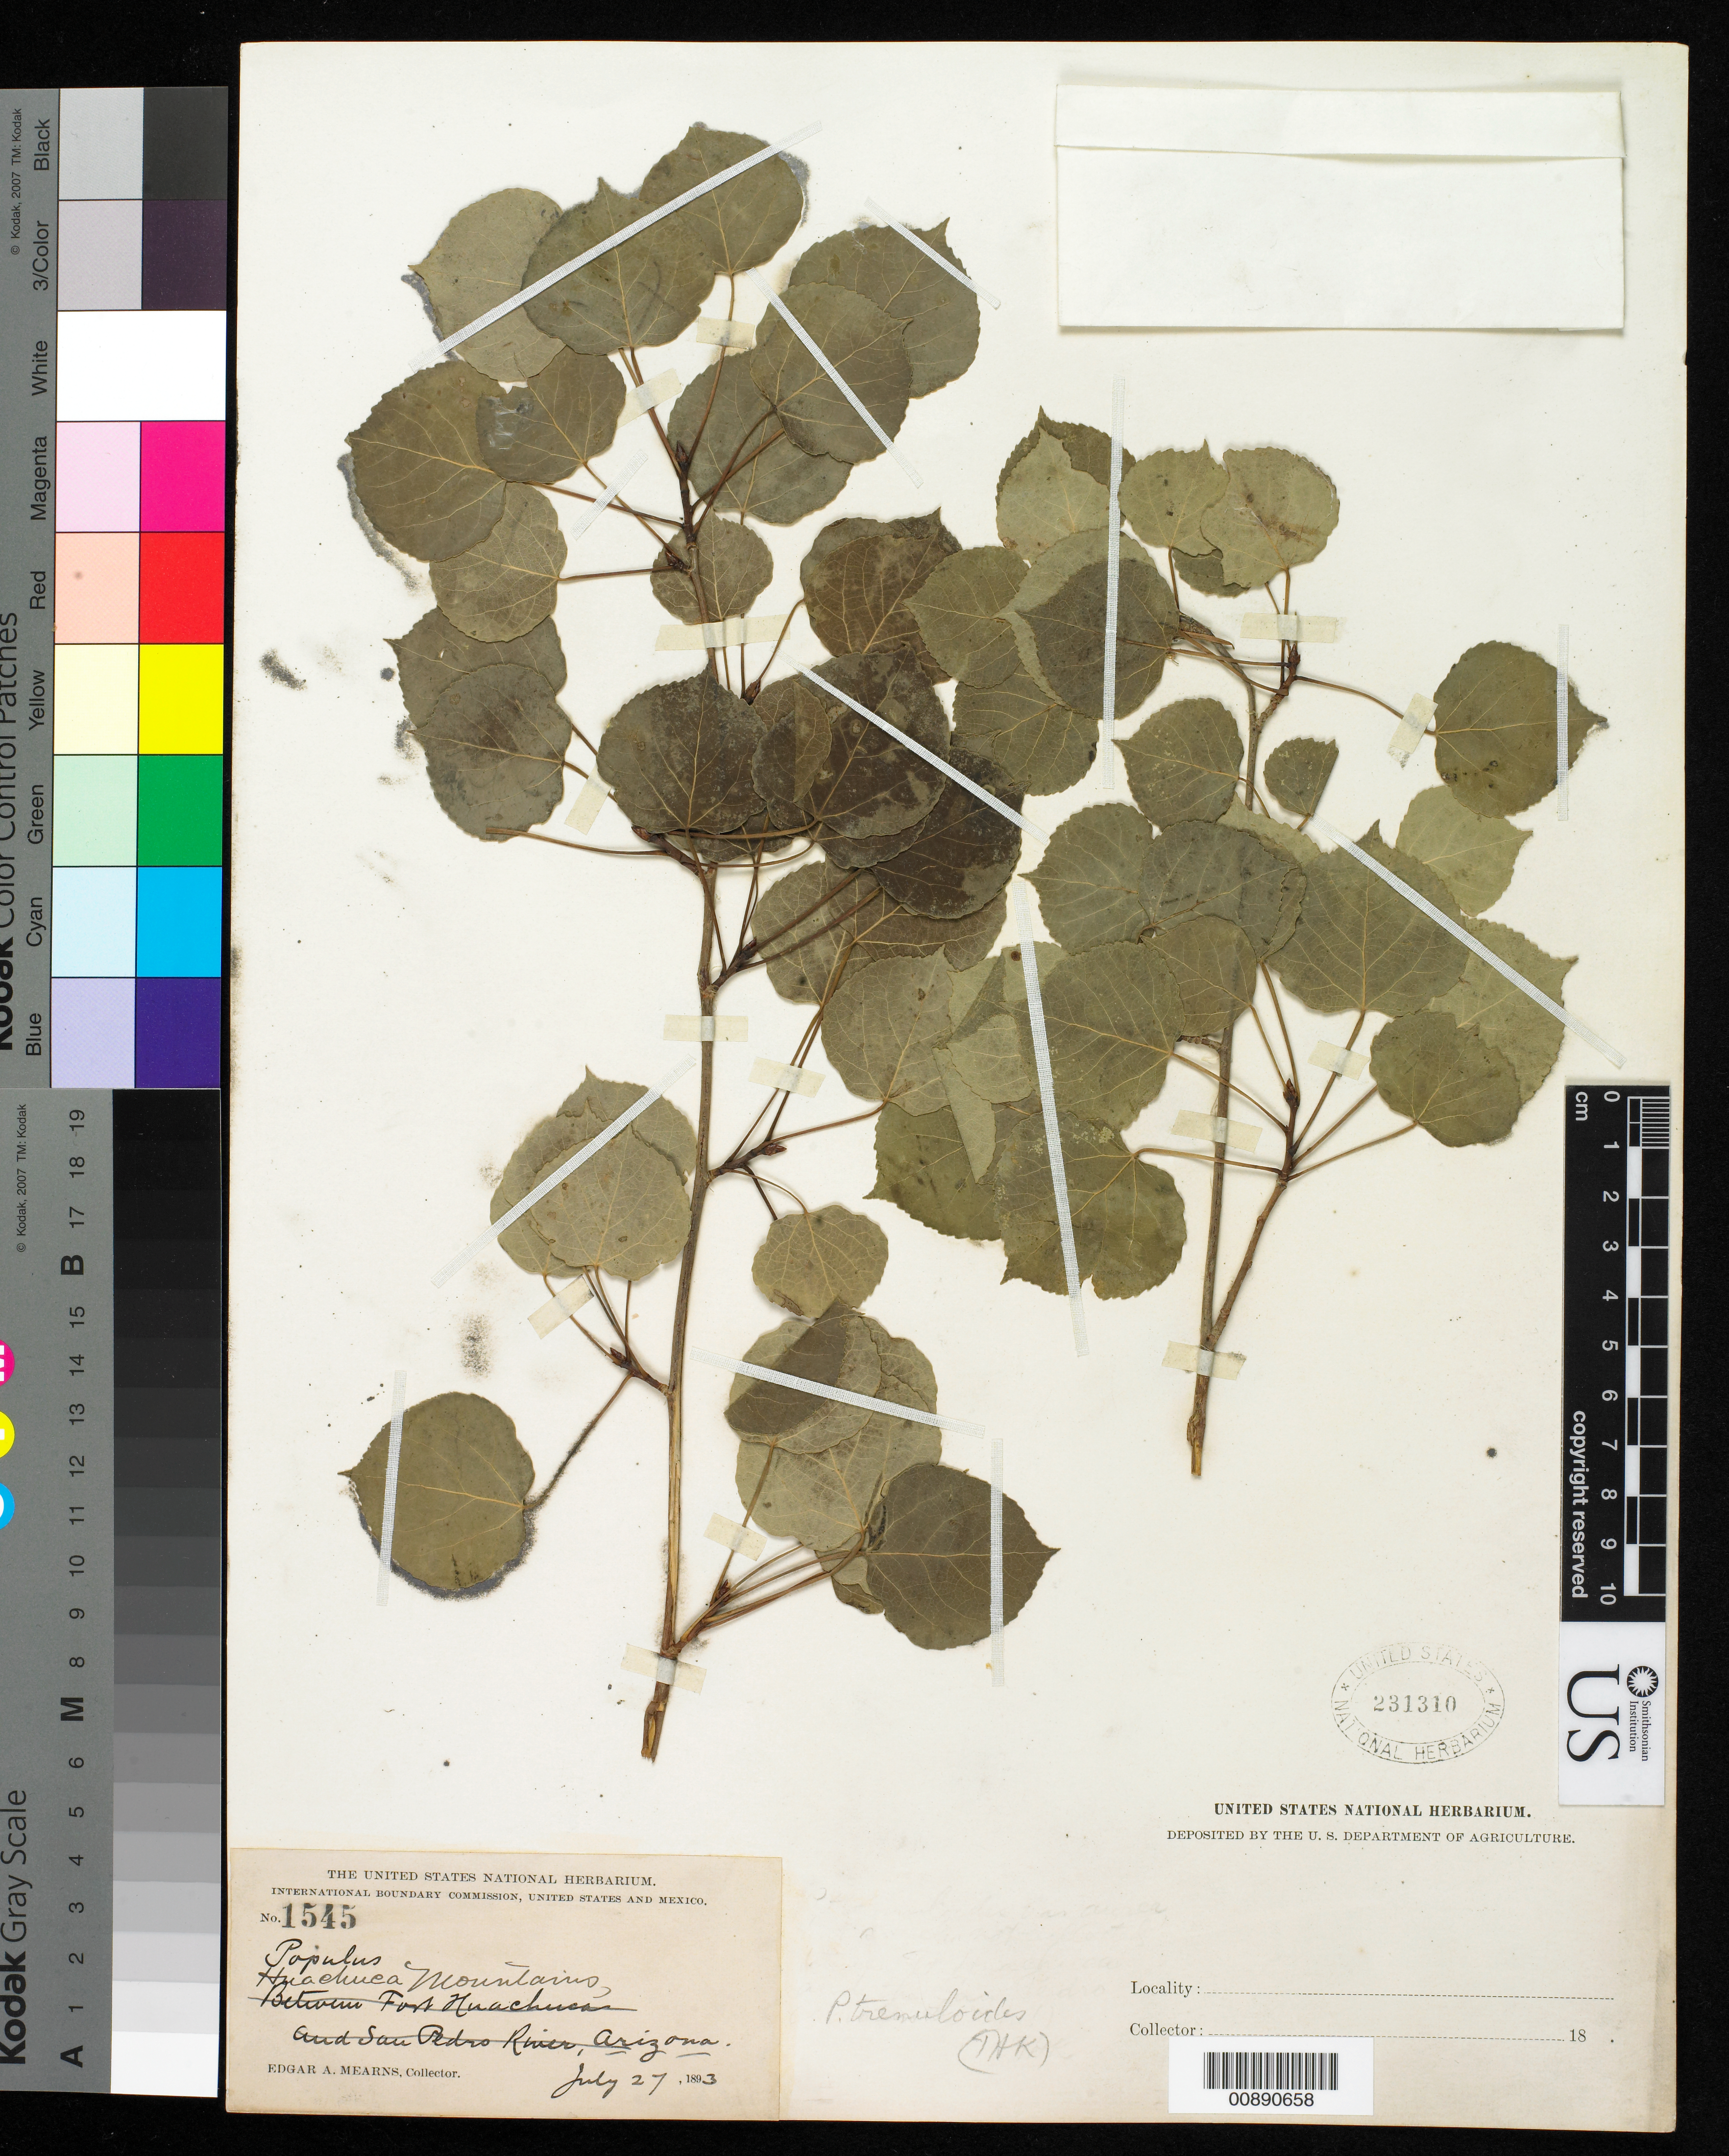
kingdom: Plantae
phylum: Tracheophyta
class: Magnoliopsida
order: Malpighiales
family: Salicaceae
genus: Populus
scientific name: Populus tremuloides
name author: Michx.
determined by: Kearney, T. H.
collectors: E. A. Mearns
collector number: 1545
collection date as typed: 27 Jul 1893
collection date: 1893-07-27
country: United States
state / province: Arizona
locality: Huachuca Mountains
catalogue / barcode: US 231310